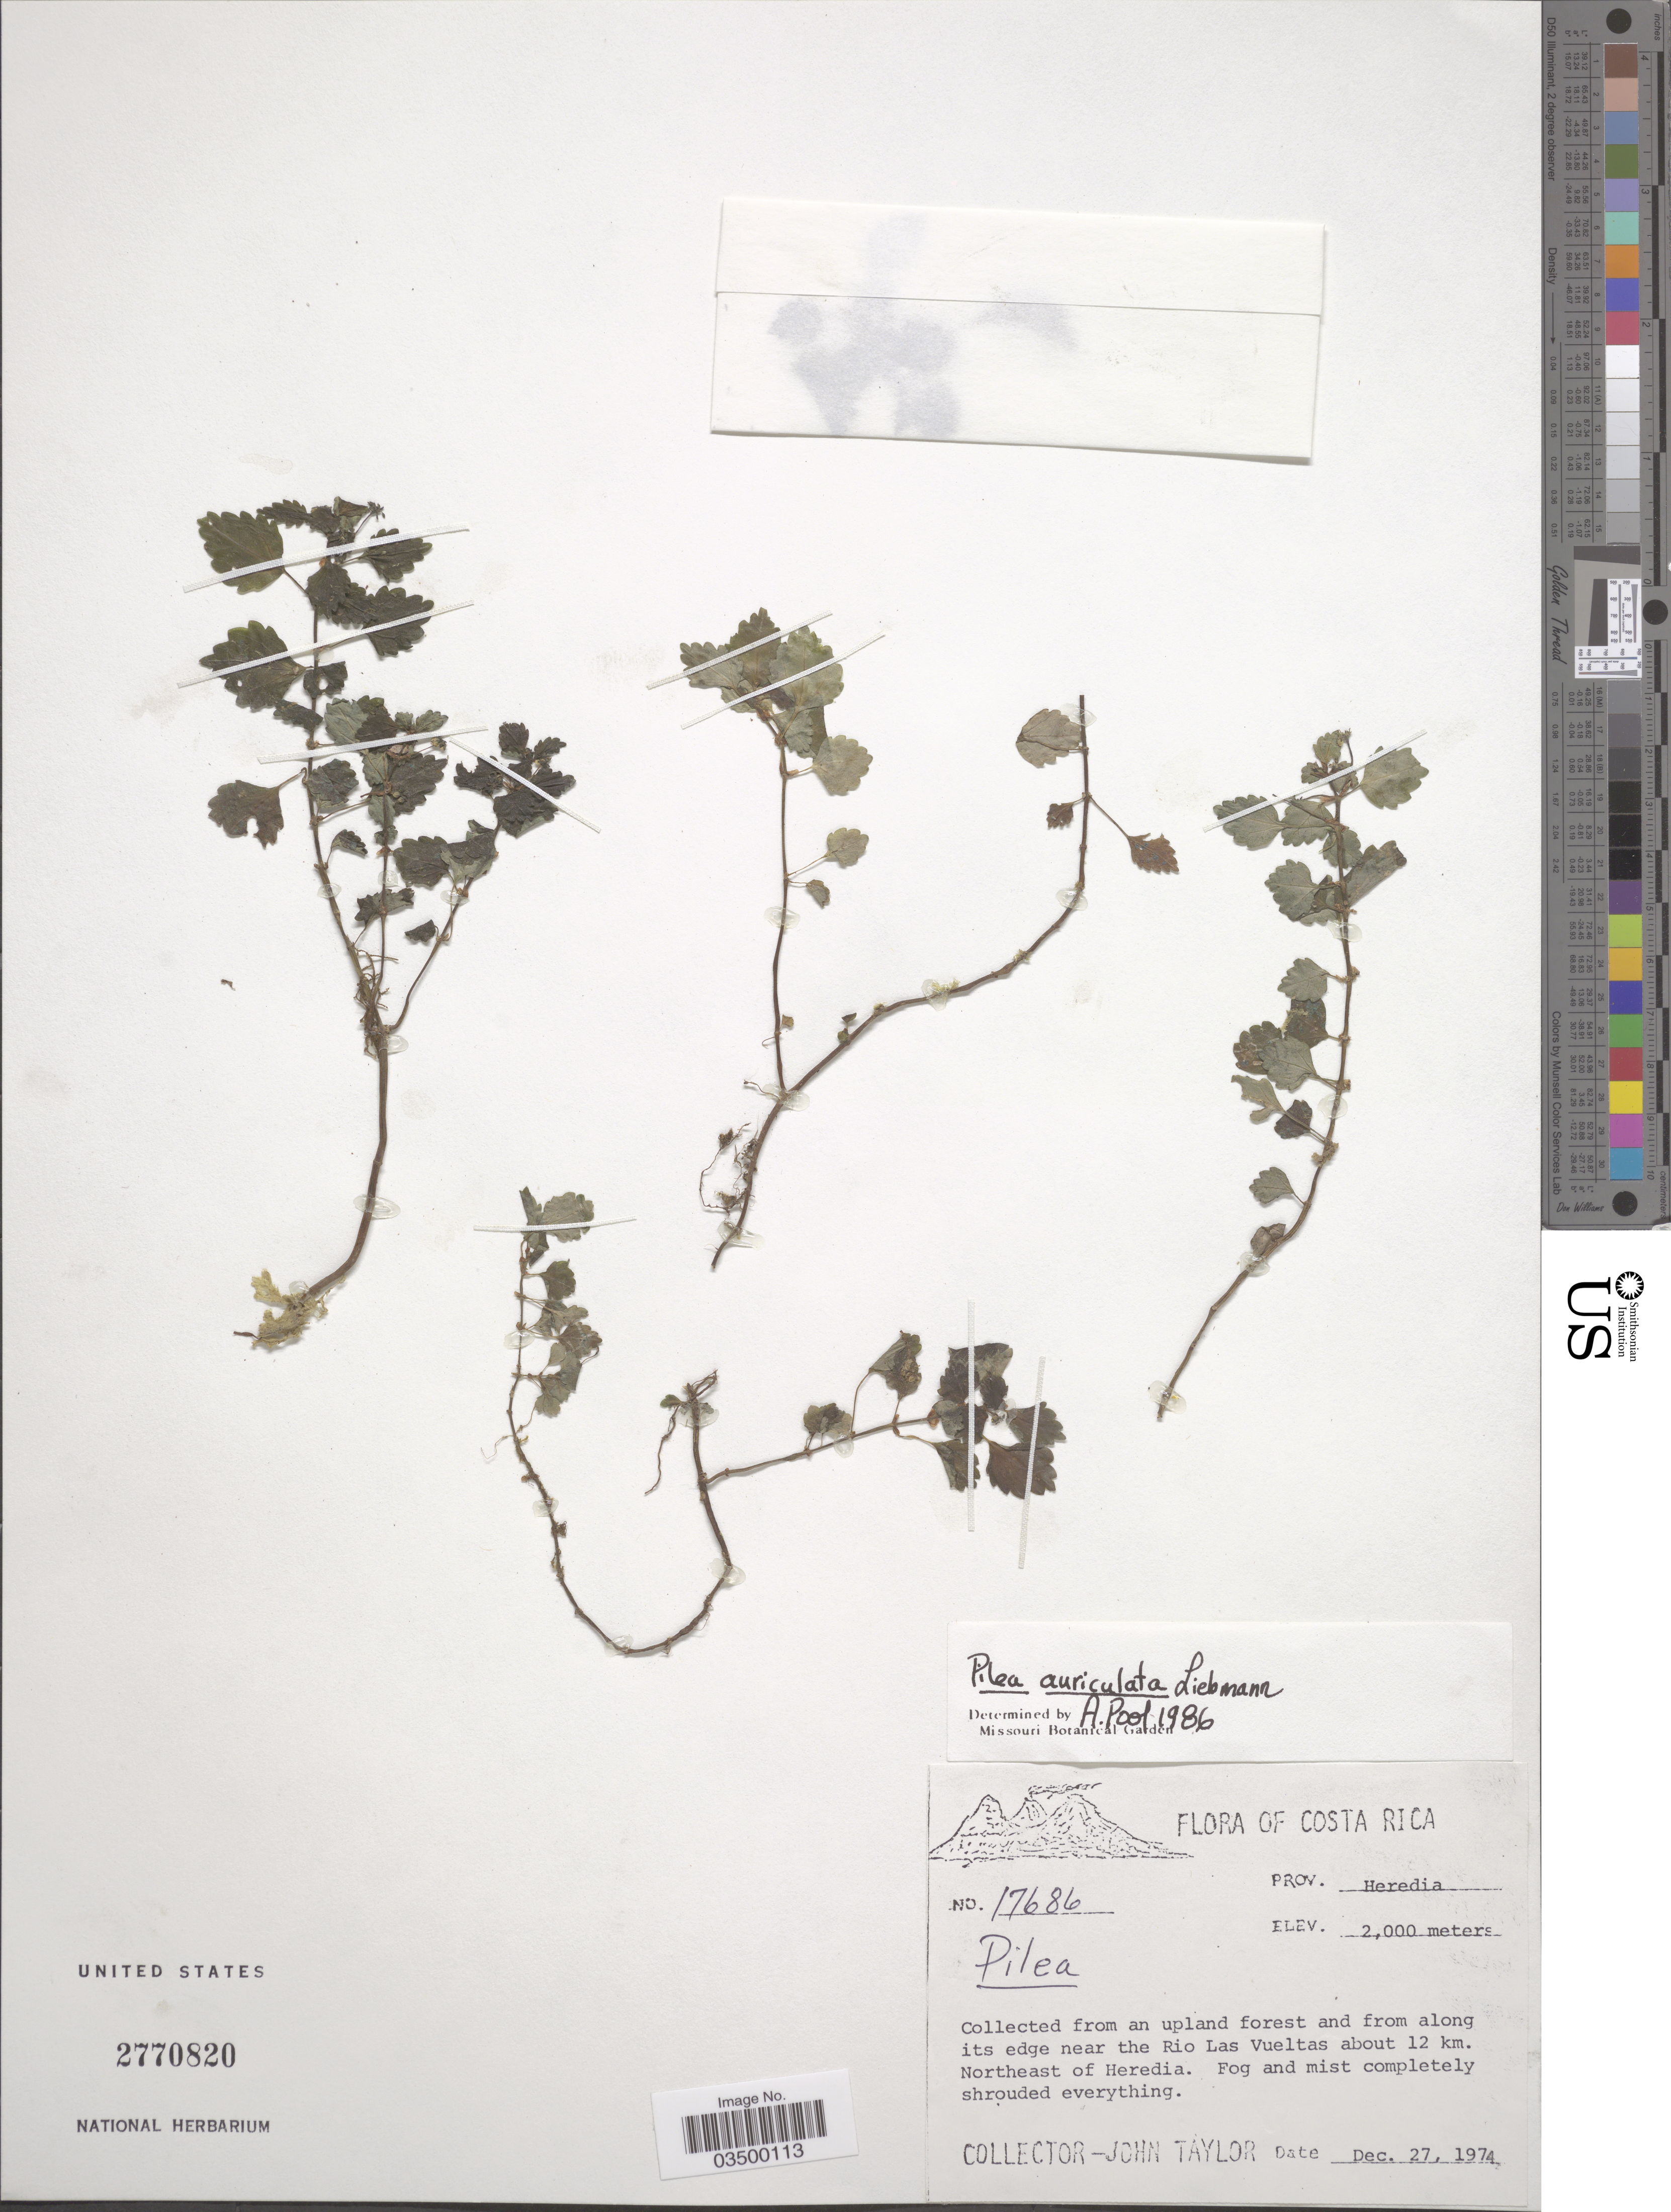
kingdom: Plantae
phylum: Tracheophyta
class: Magnoliopsida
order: Rosales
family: Urticaceae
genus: Pilea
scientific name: Pilea auriculata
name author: Liebm.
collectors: J. Taylor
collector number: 17686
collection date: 1974-12-27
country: Costa Rica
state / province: Heredia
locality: Near the Rio Las Vueltas about 12 km. Northeast of Heredia.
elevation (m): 2000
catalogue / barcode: US 2770820